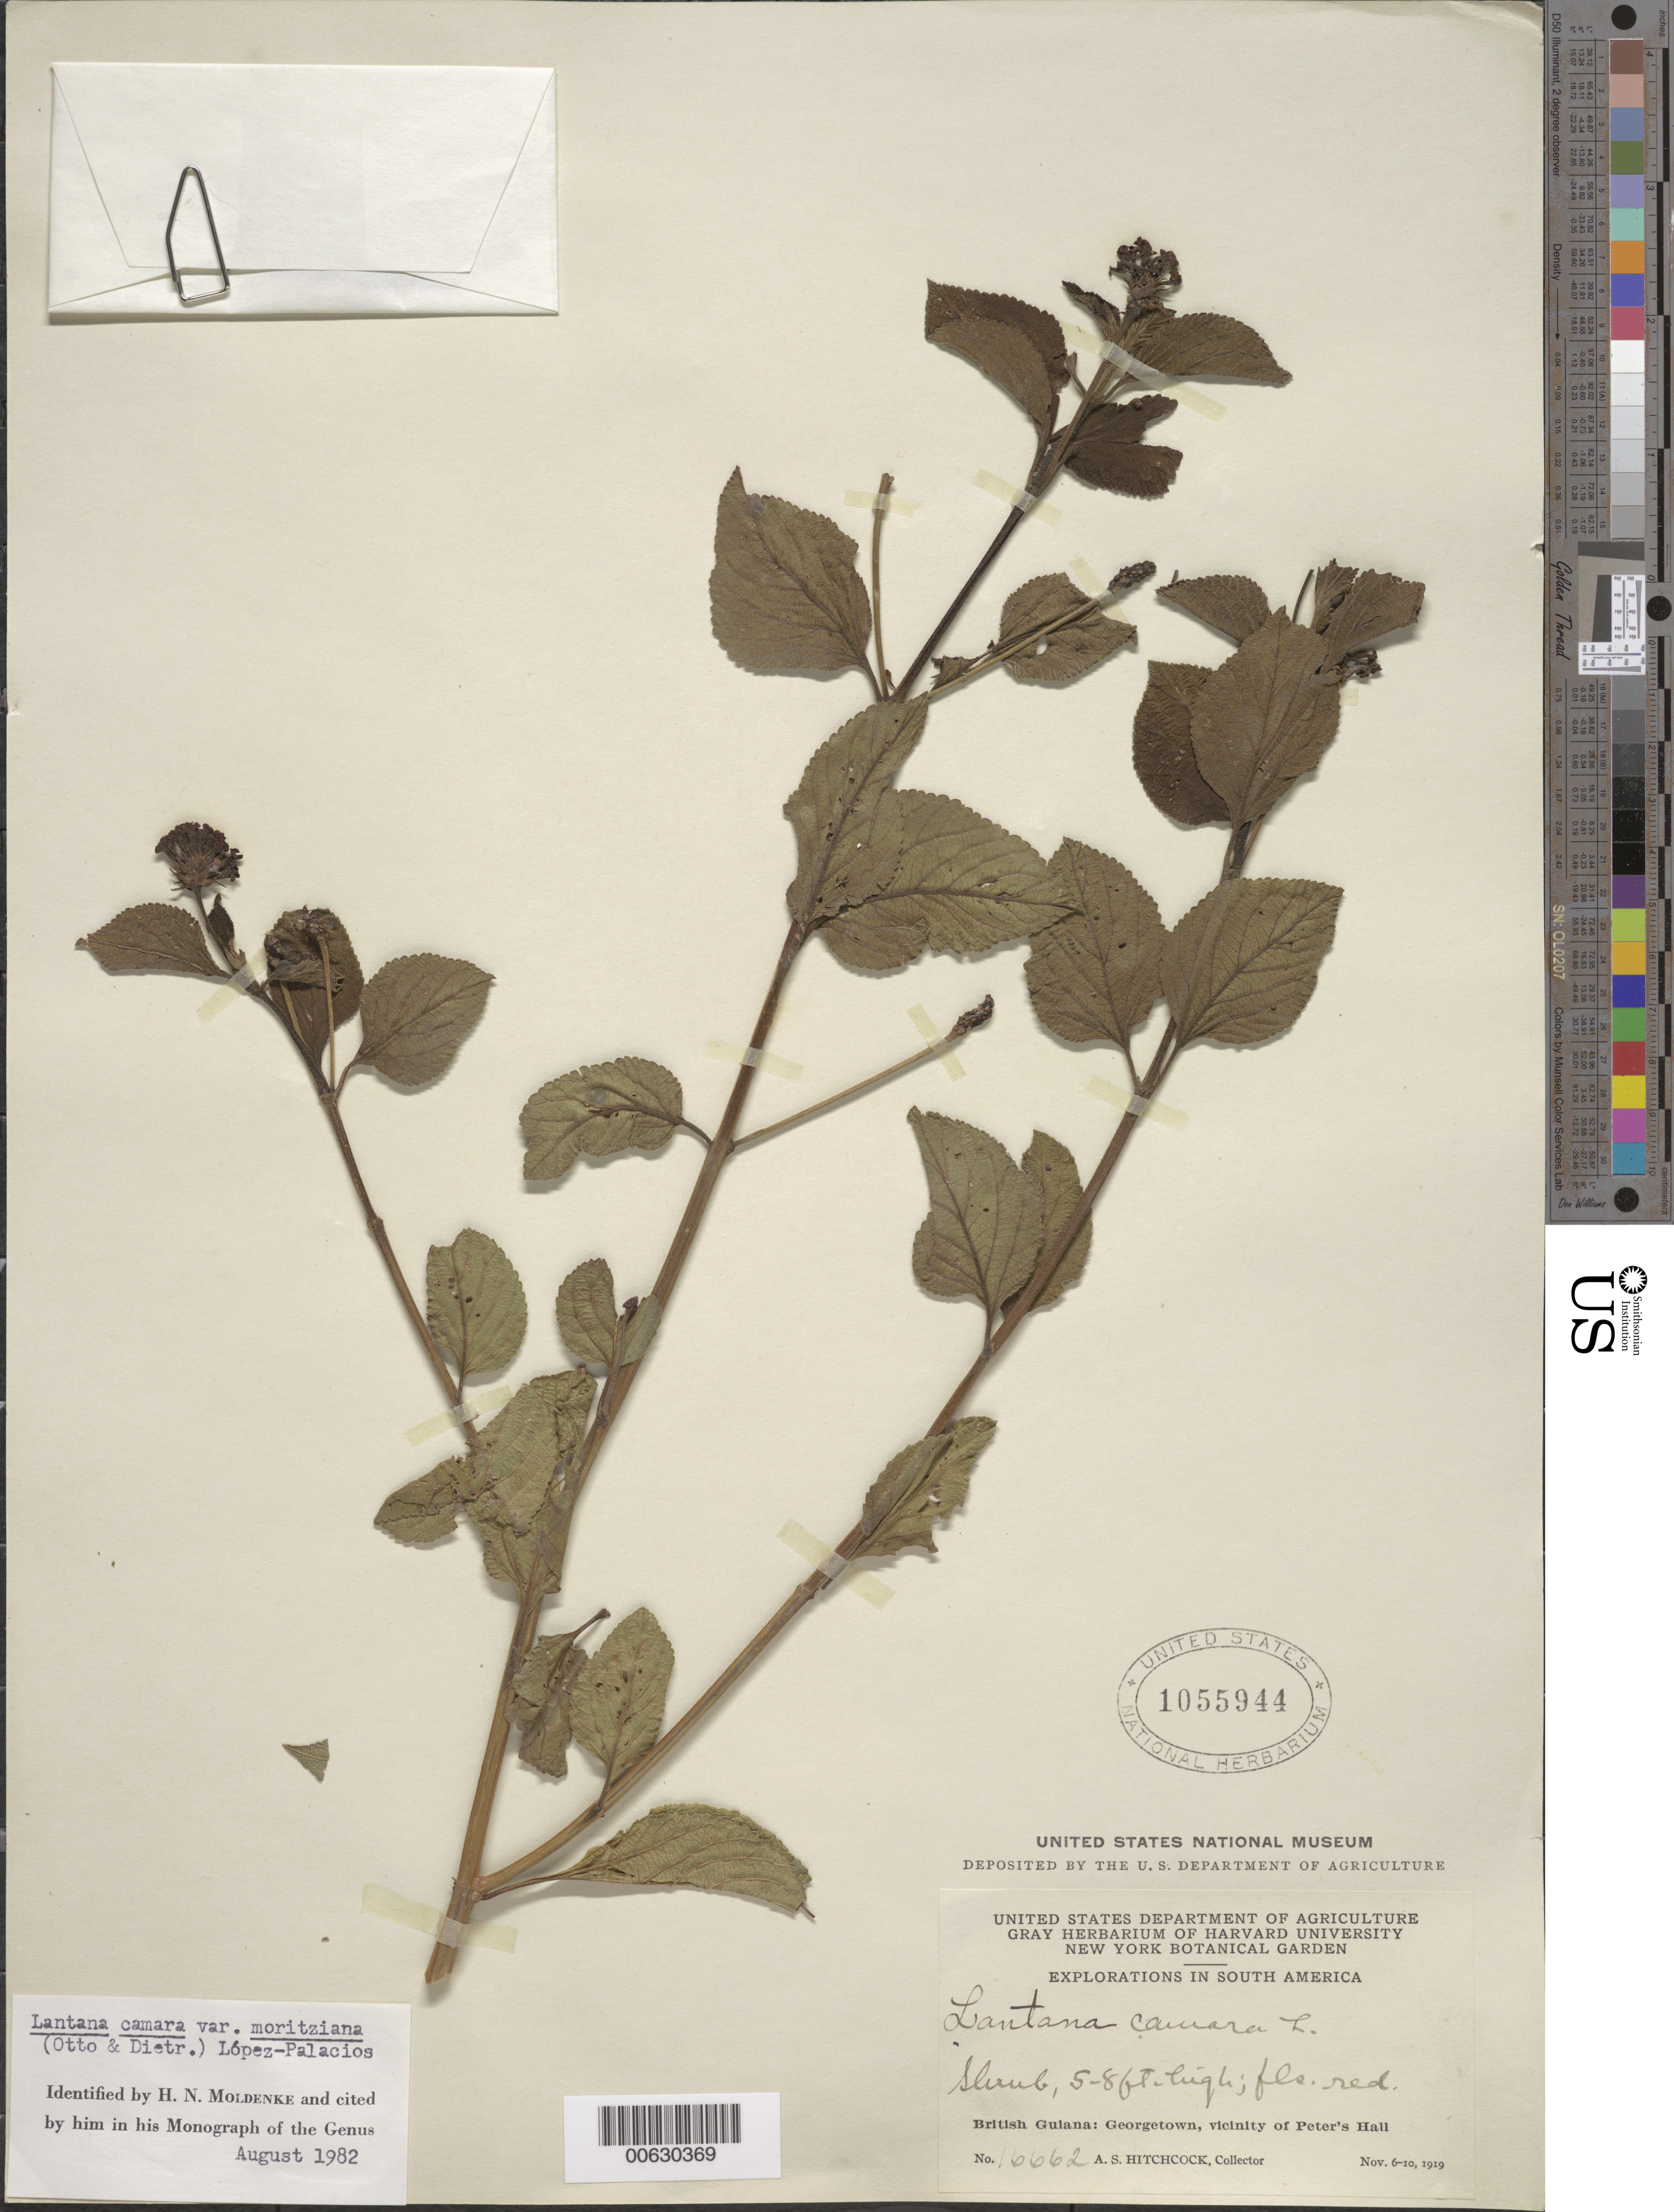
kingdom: Plantae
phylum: Tracheophyta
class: Magnoliopsida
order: Lamiales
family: Verbenaceae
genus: Lantana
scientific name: Lantana camara var. moritziana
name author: (Otto & A. Dietr.) López-Pal.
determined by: Moldenke, H. N.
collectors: A. S. Hitchcock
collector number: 16662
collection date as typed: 6-Nov-19 to 10-Nov-19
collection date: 1919-11-06/1919-11-10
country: Guyana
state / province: Demerara-Mahaica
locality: Georgetown, vic. of Peter's Hall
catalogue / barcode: US 1055944